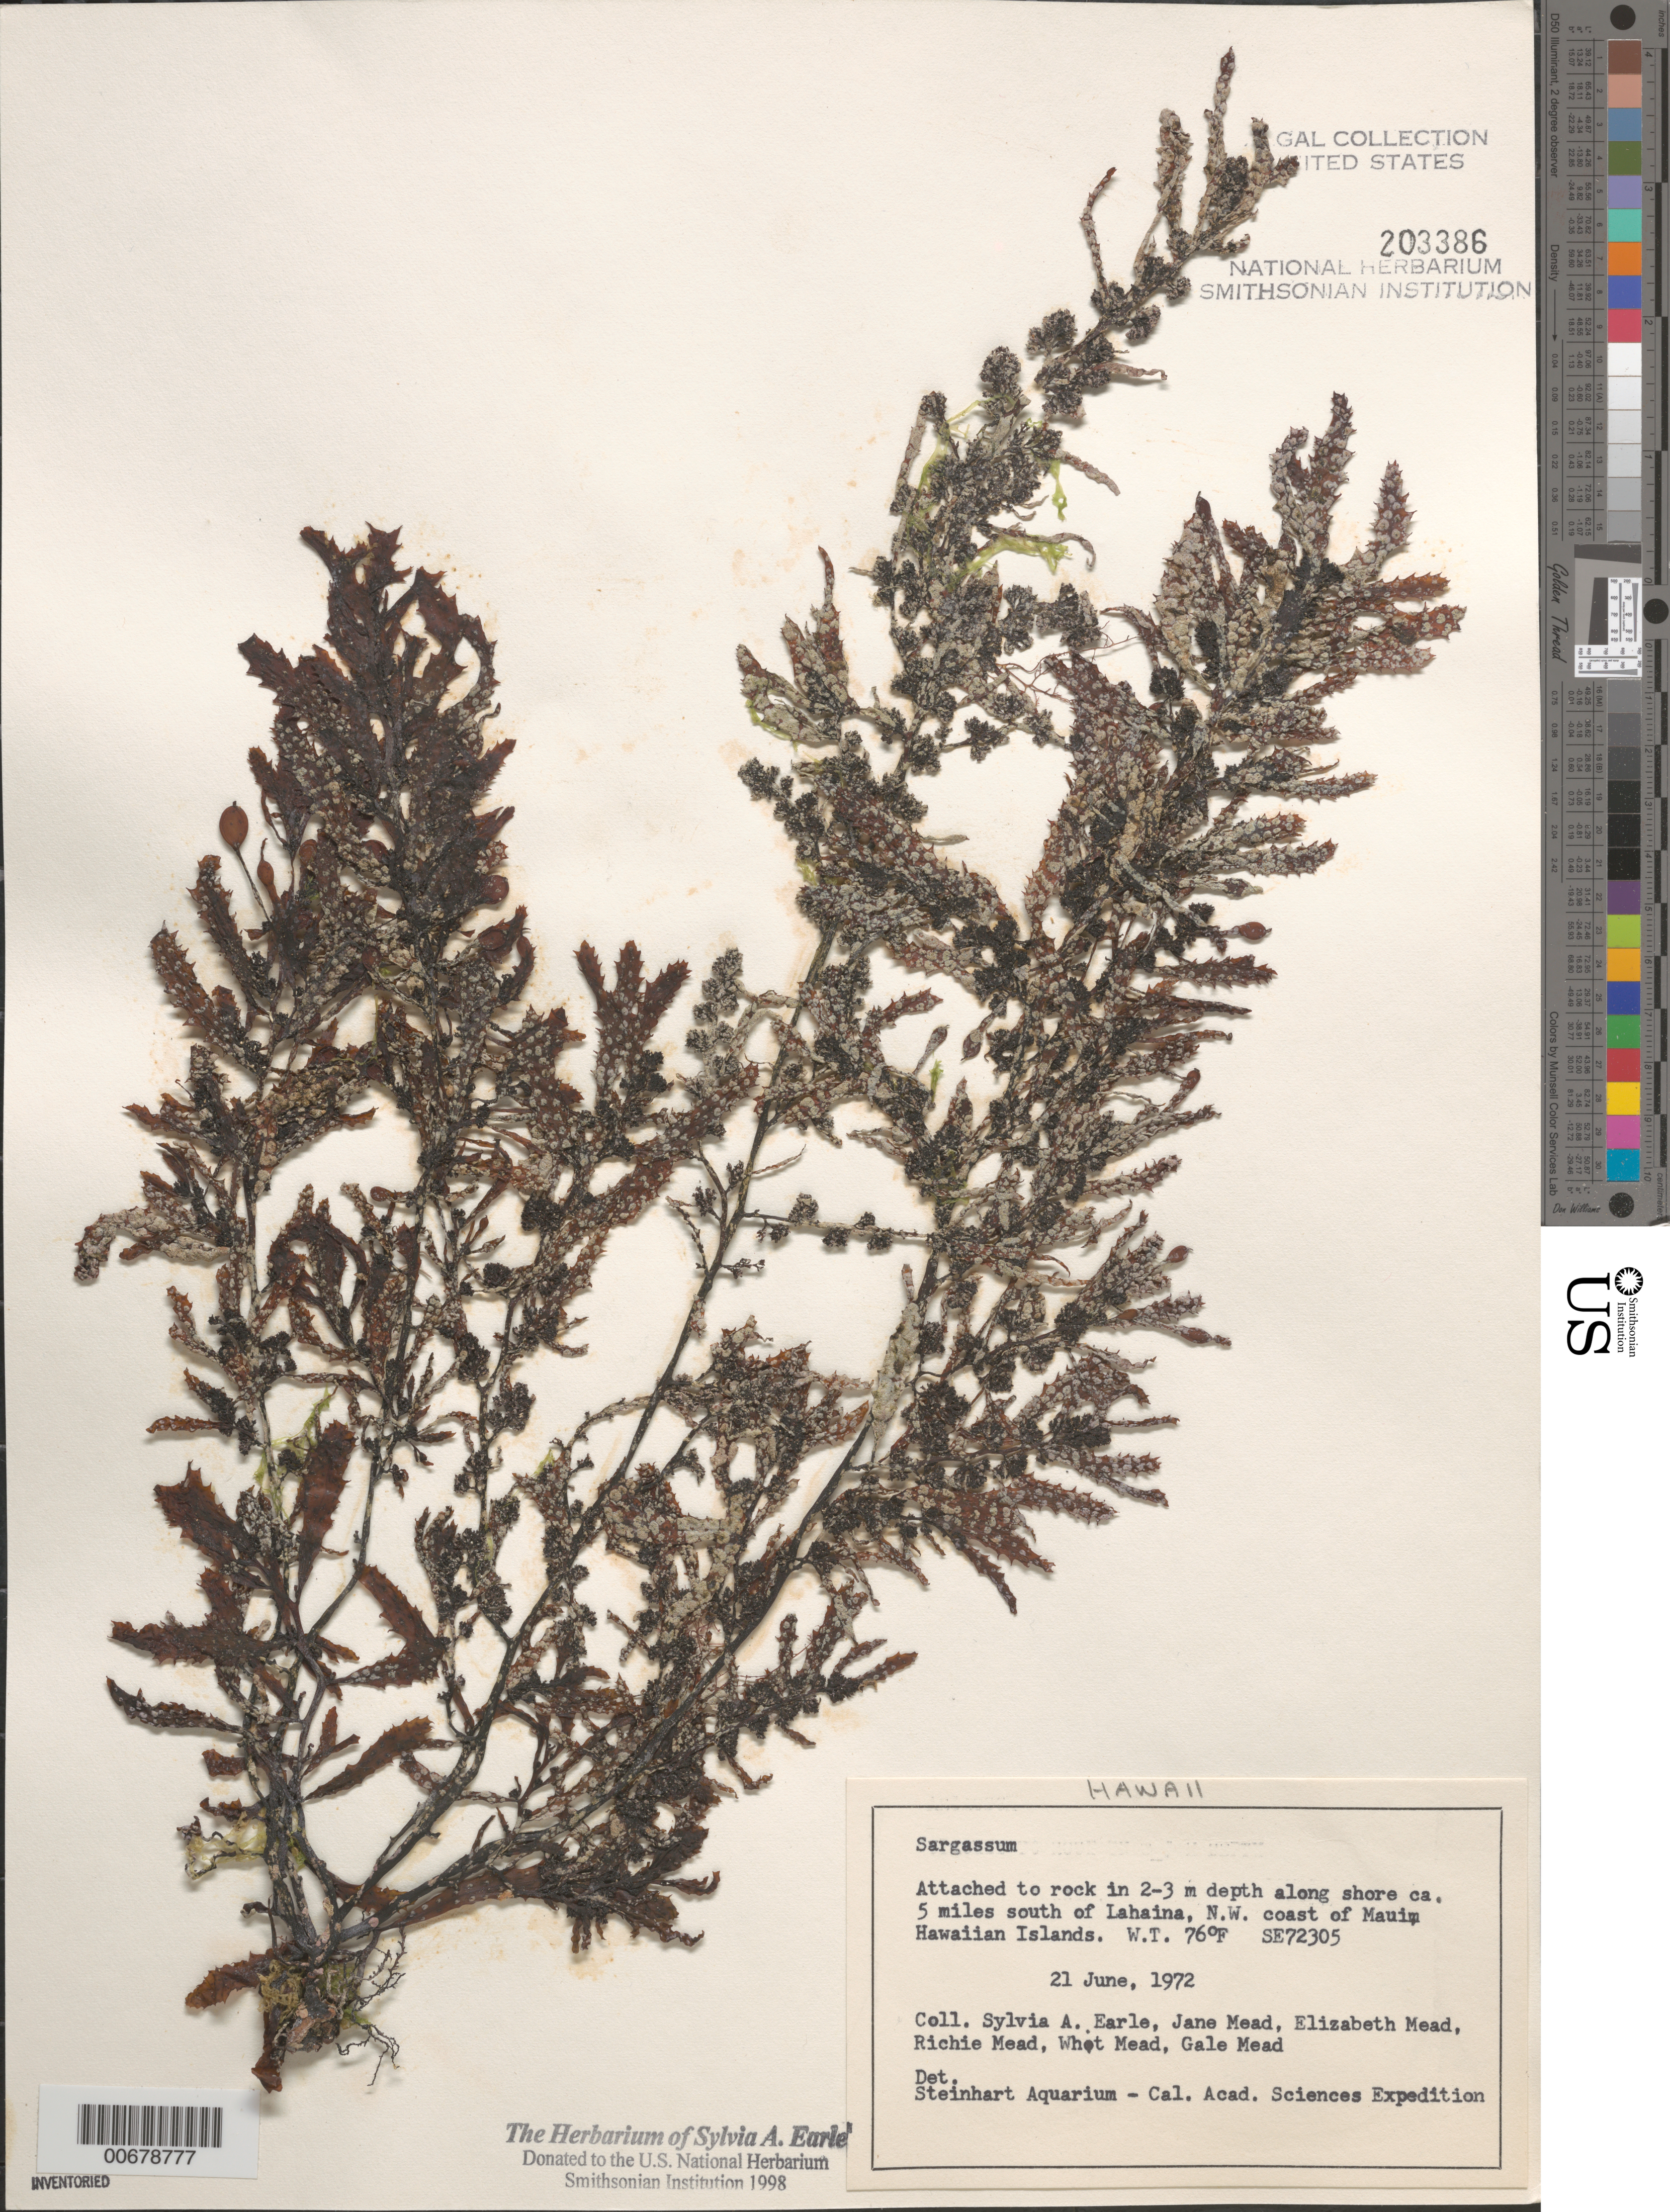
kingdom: Chromista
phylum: Ochrophyta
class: Phaeophyceae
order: Fucales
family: Sargassaceae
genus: Sargassum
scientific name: Sargassum sp.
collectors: S. A. Earle, J. Mead, E. Mead, R. Mead, W. Mead & G. W. Mead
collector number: SE 72305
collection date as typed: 21 Jun 1972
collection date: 1972-06-21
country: United States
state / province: Hawaii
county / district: Maui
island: Maui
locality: Shore ca. 5 miles south of Lahaina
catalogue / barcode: US 203386